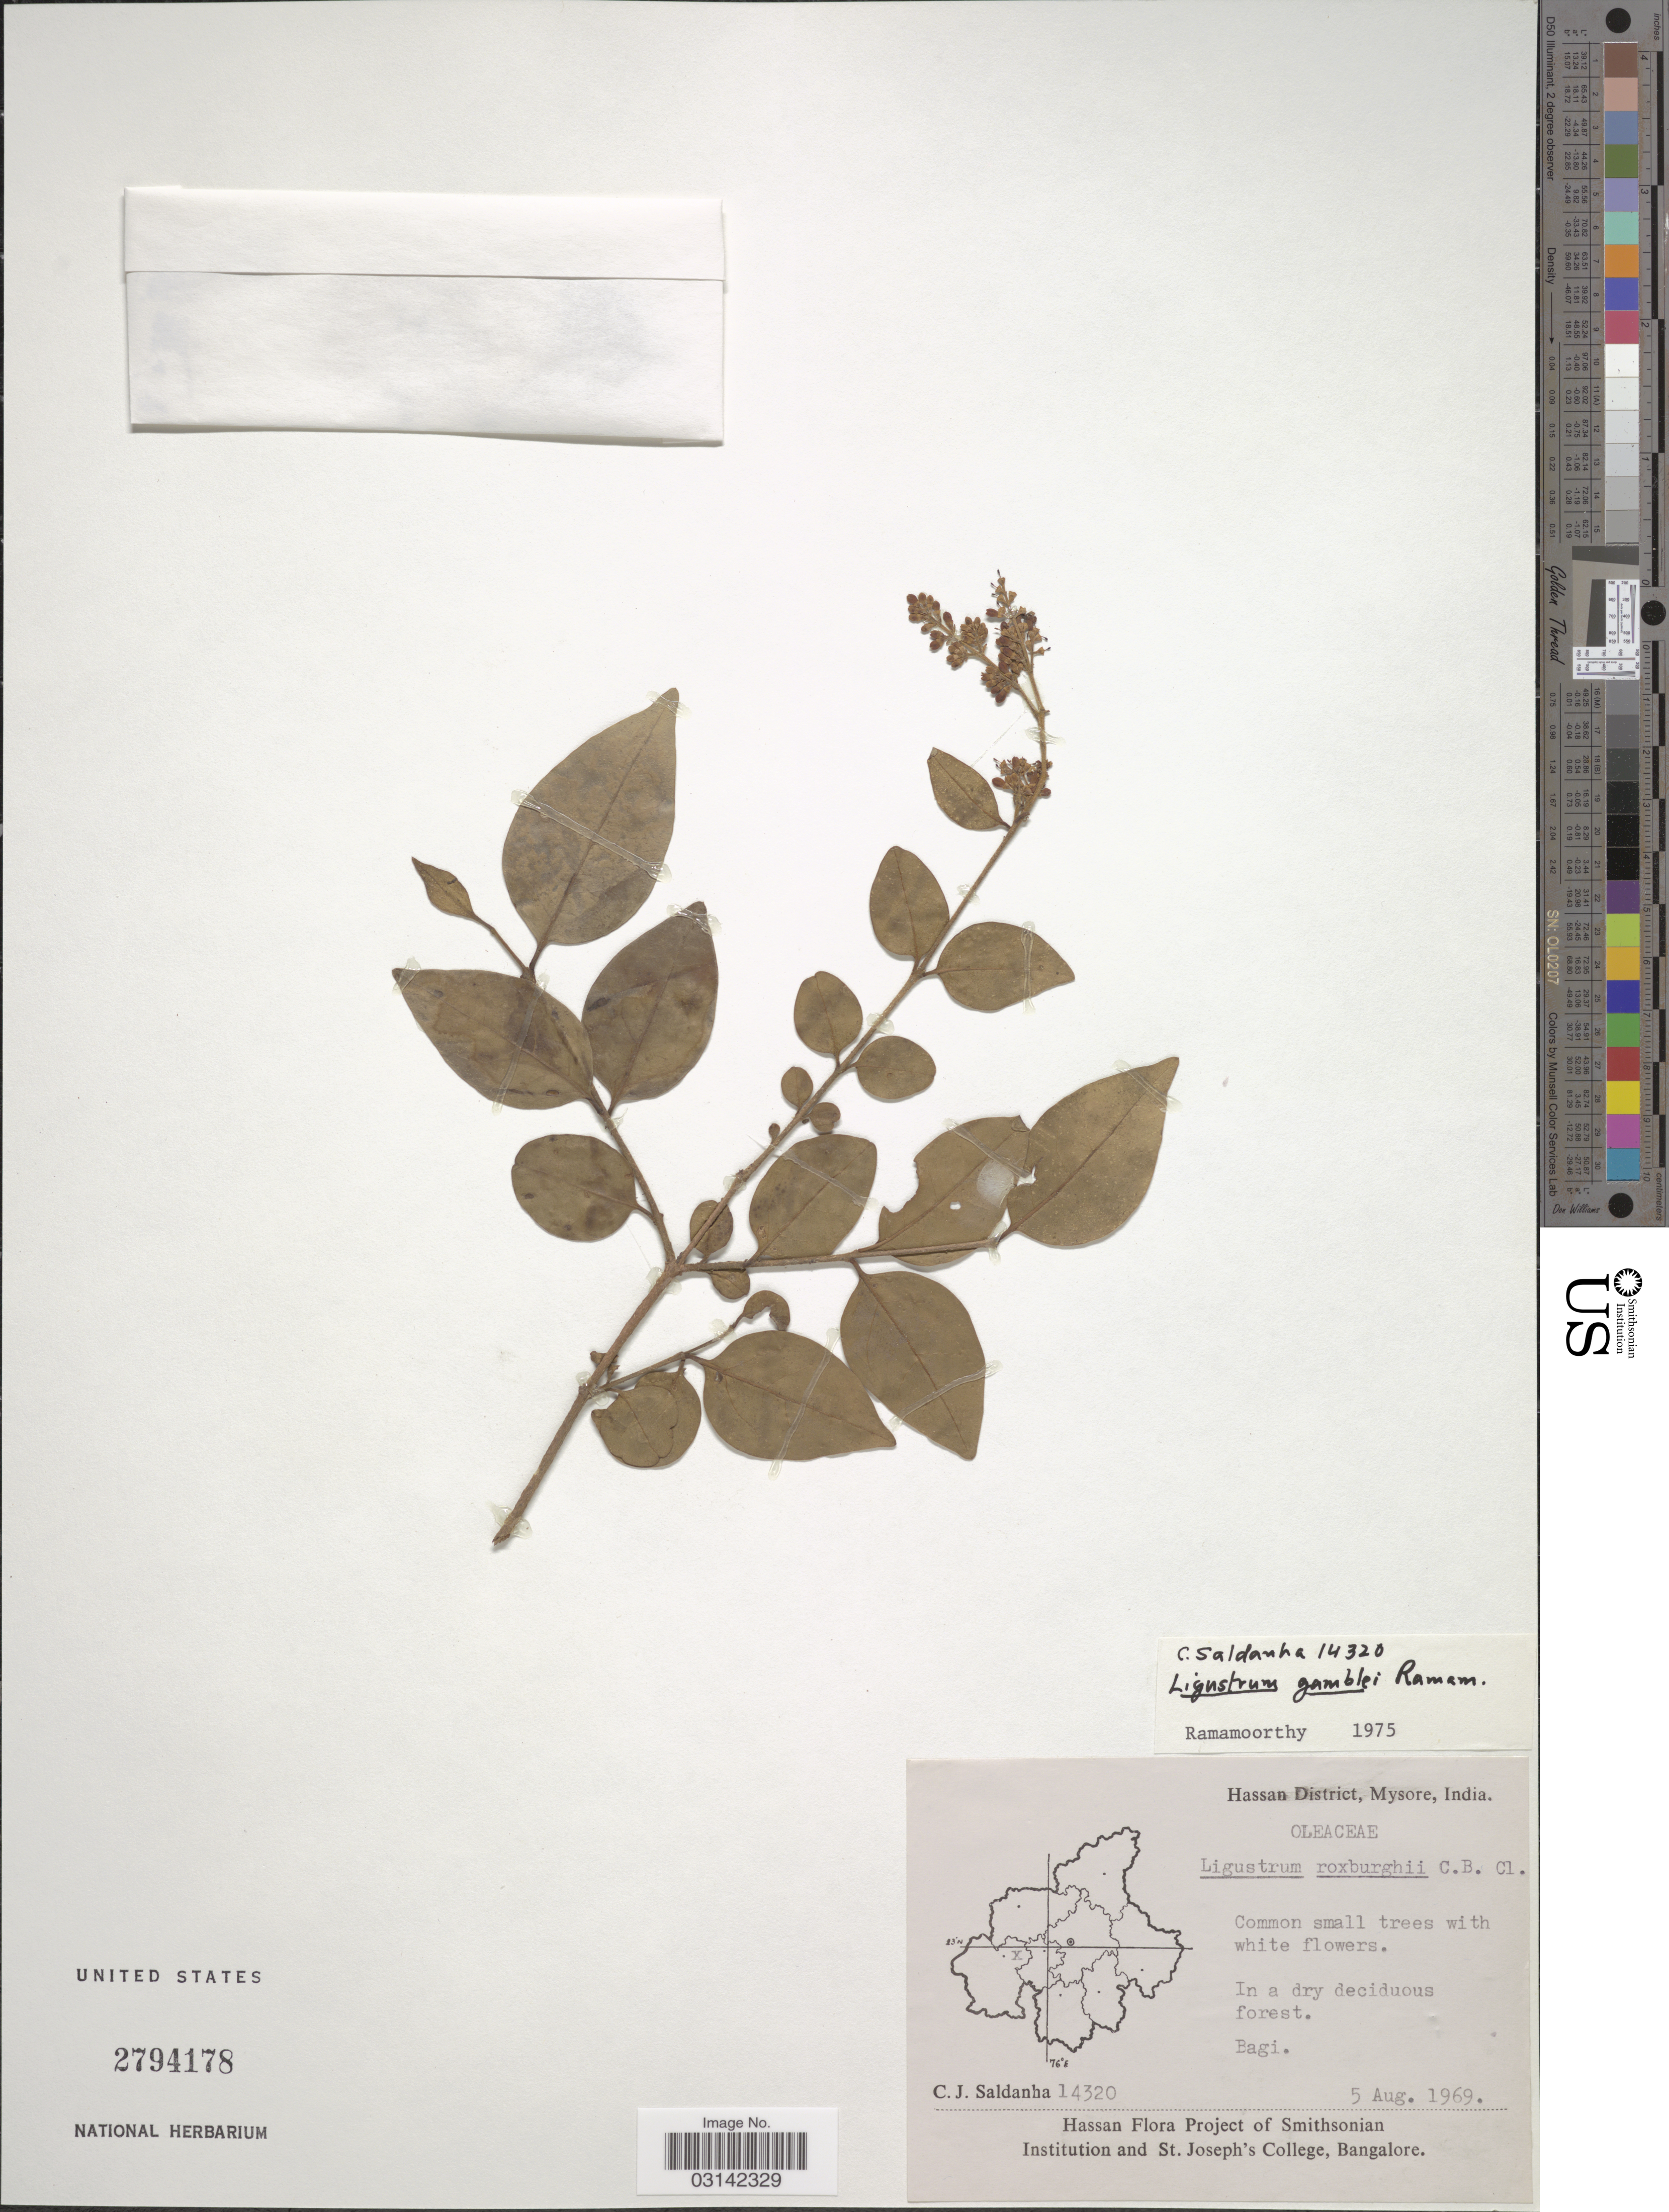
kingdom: Plantae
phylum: Tracheophyta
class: Magnoliopsida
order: Lamiales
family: Oleaceae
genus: Ligustrum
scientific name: Ligustrum gamblei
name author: Ramamoorthy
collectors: C. J. Saldanha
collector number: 14320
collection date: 1969-08-05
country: India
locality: Hassan District, Mysore. Bagi.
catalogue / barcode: US 2794178